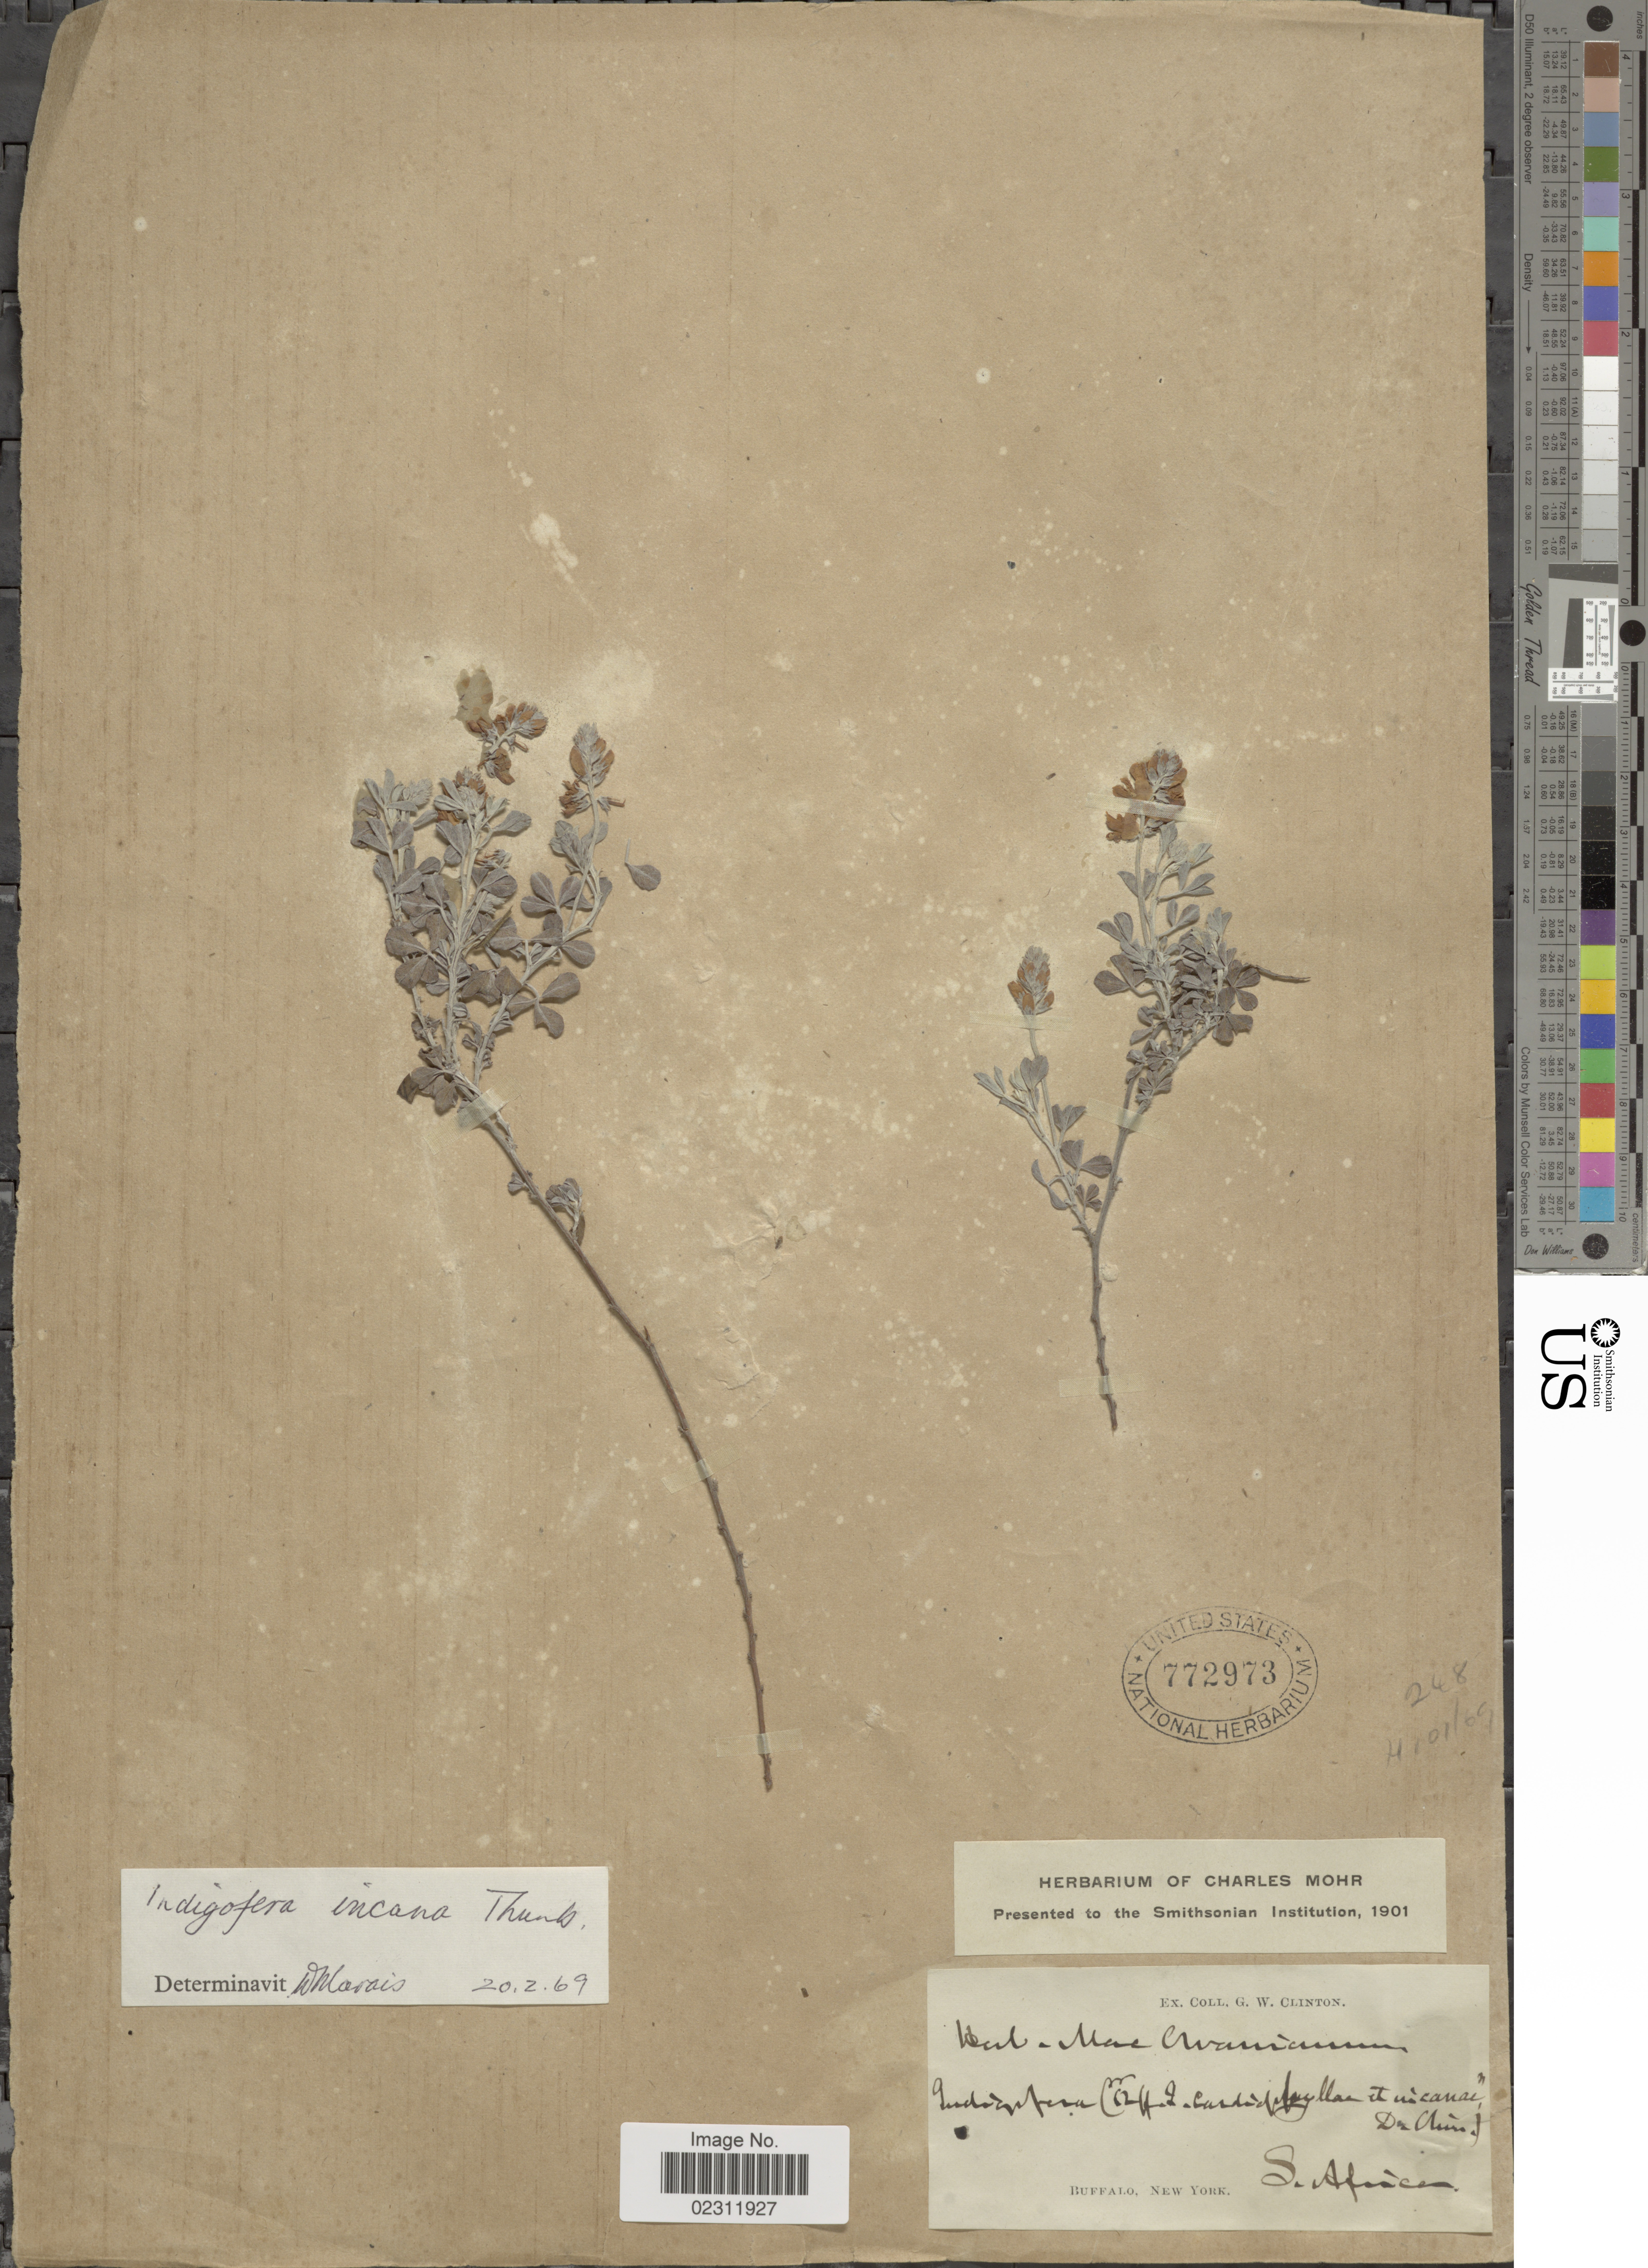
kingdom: Plantae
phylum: Tracheophyta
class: Magnoliopsida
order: Fabales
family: Fabaceae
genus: Indigofera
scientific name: Indigofera incana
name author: Thunb.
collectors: G. W. Clinton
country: South Africa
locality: S. Africa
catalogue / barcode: US 772973